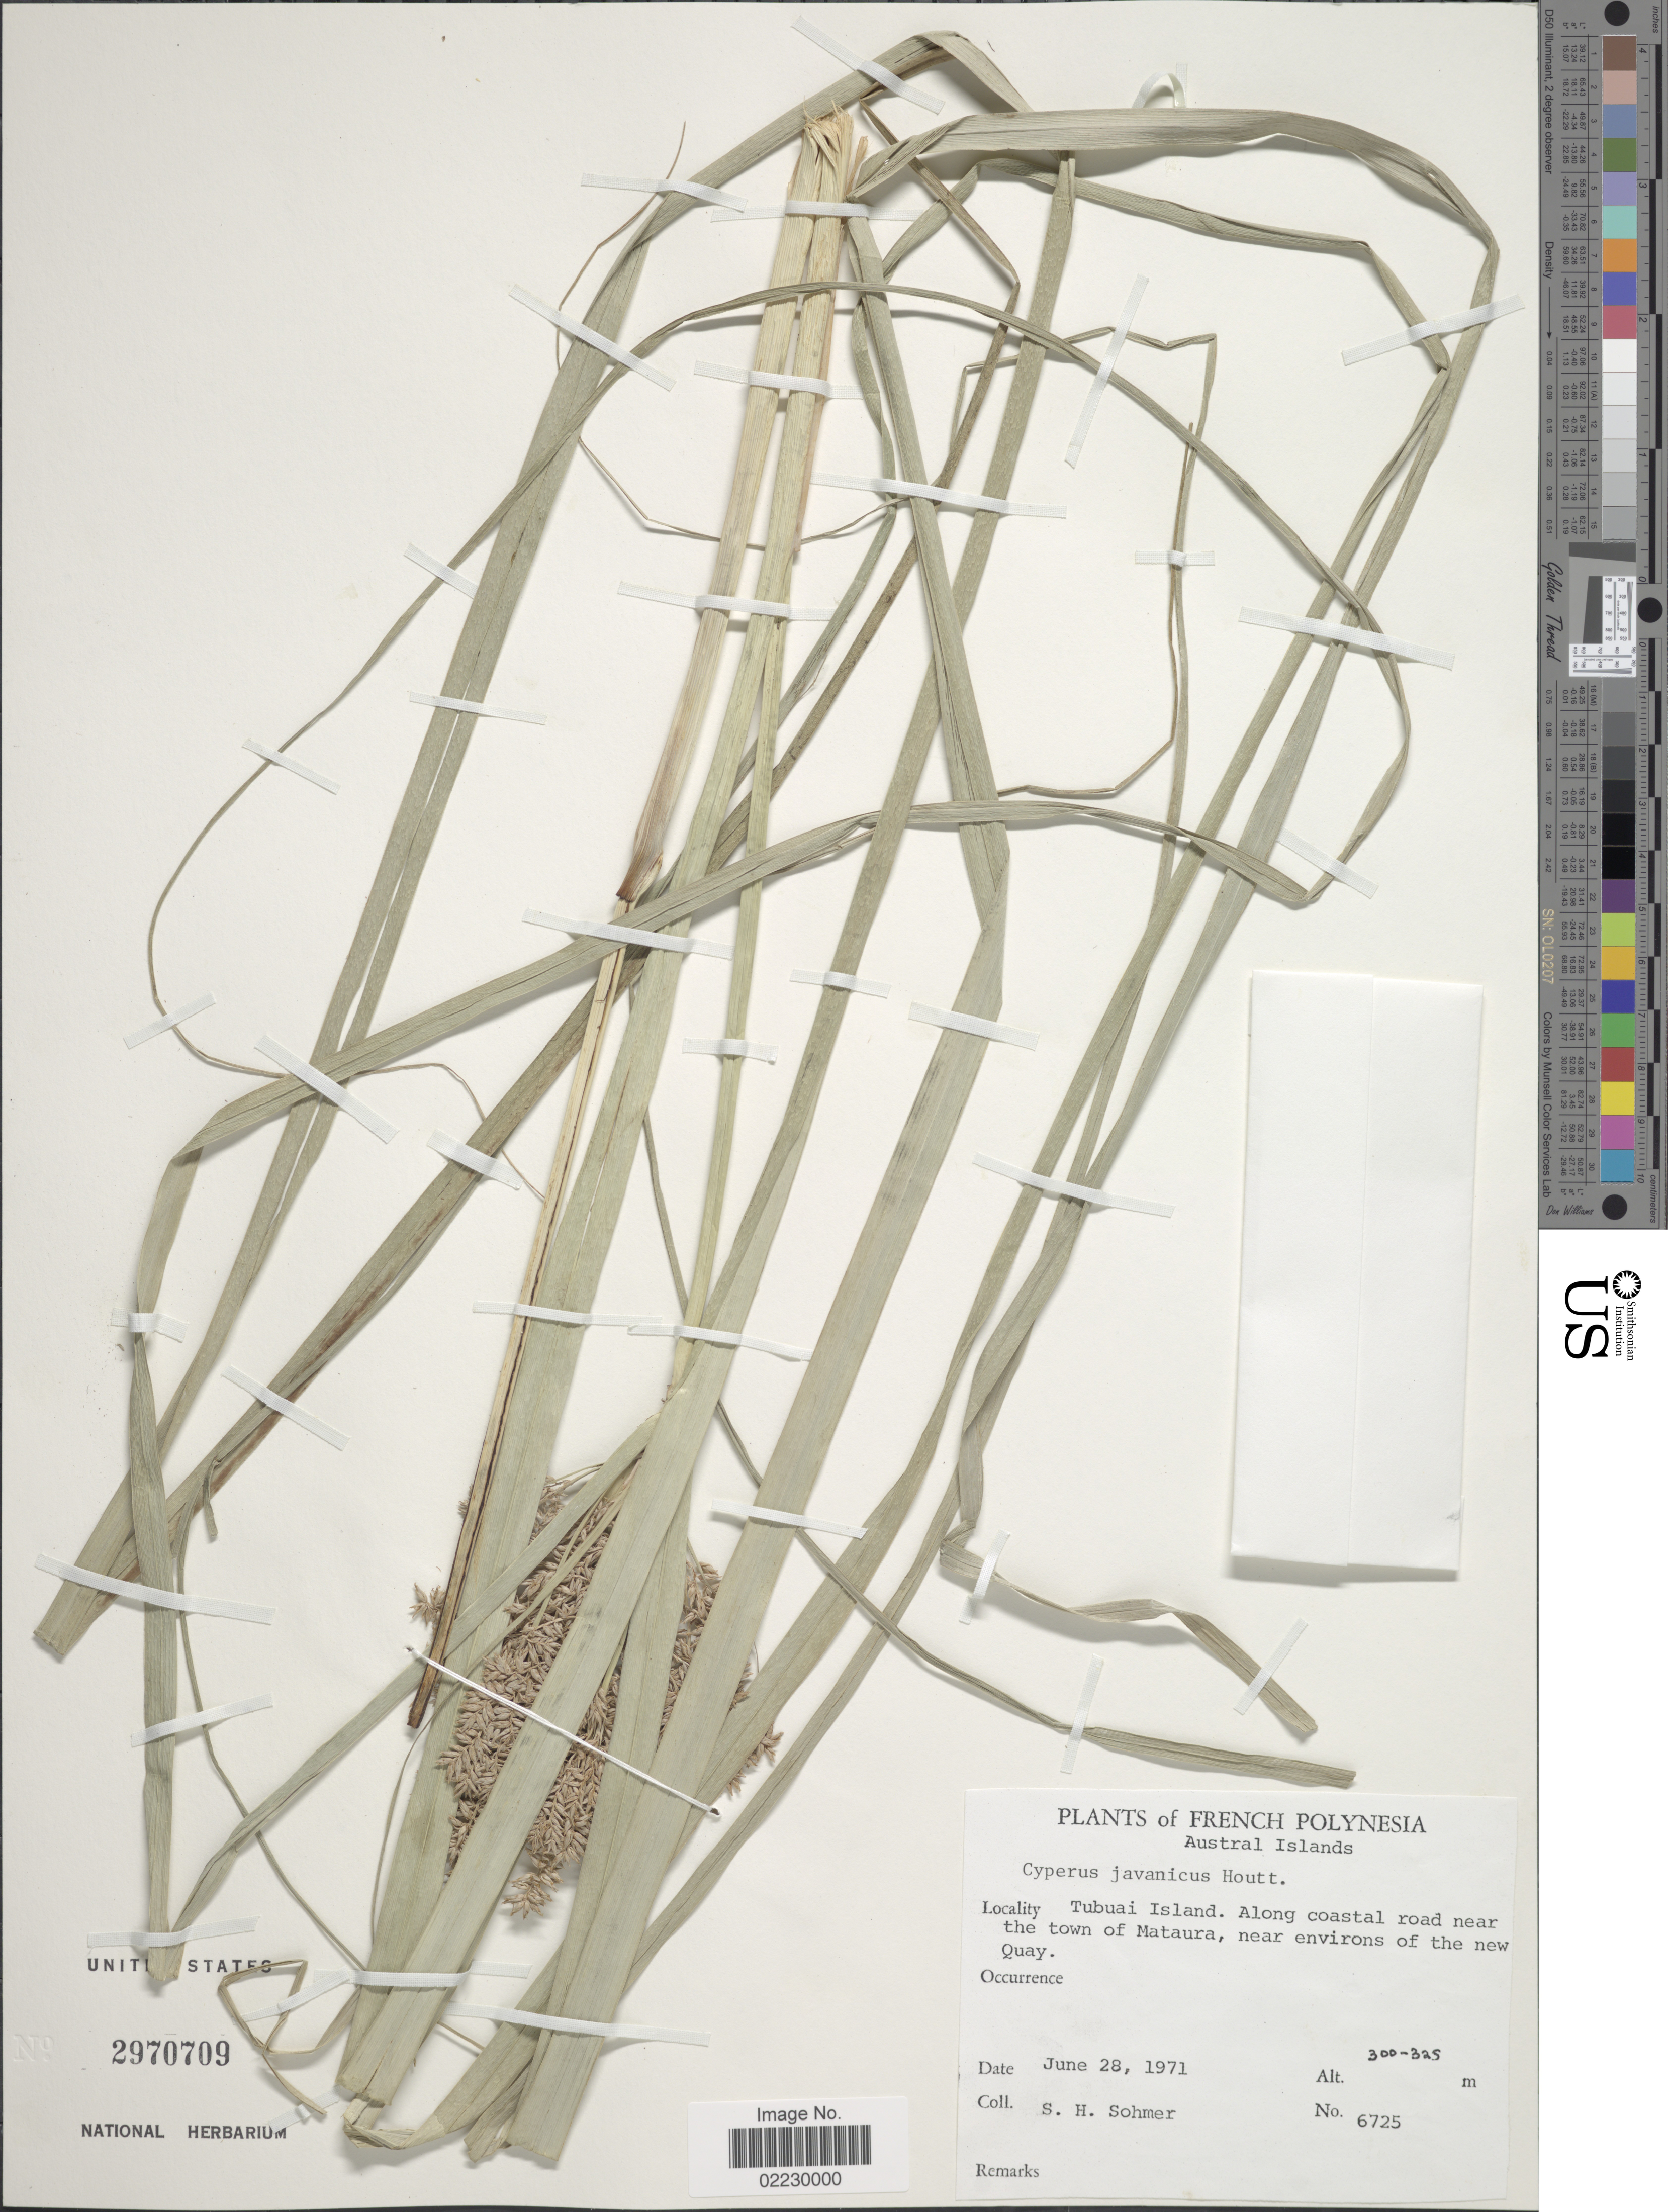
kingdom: Plantae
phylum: Tracheophyta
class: Liliopsida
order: Poales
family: Cyperaceae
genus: Cyperus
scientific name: Cyperus javanicus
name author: Houtt.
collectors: S. H. Sohmer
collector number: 6725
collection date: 1971-06-28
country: French Polynesia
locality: Austral Islands. Tubuai Island. Along coastal road near the town of Mataura, near environs of the new Quay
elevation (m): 300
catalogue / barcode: US 2970709